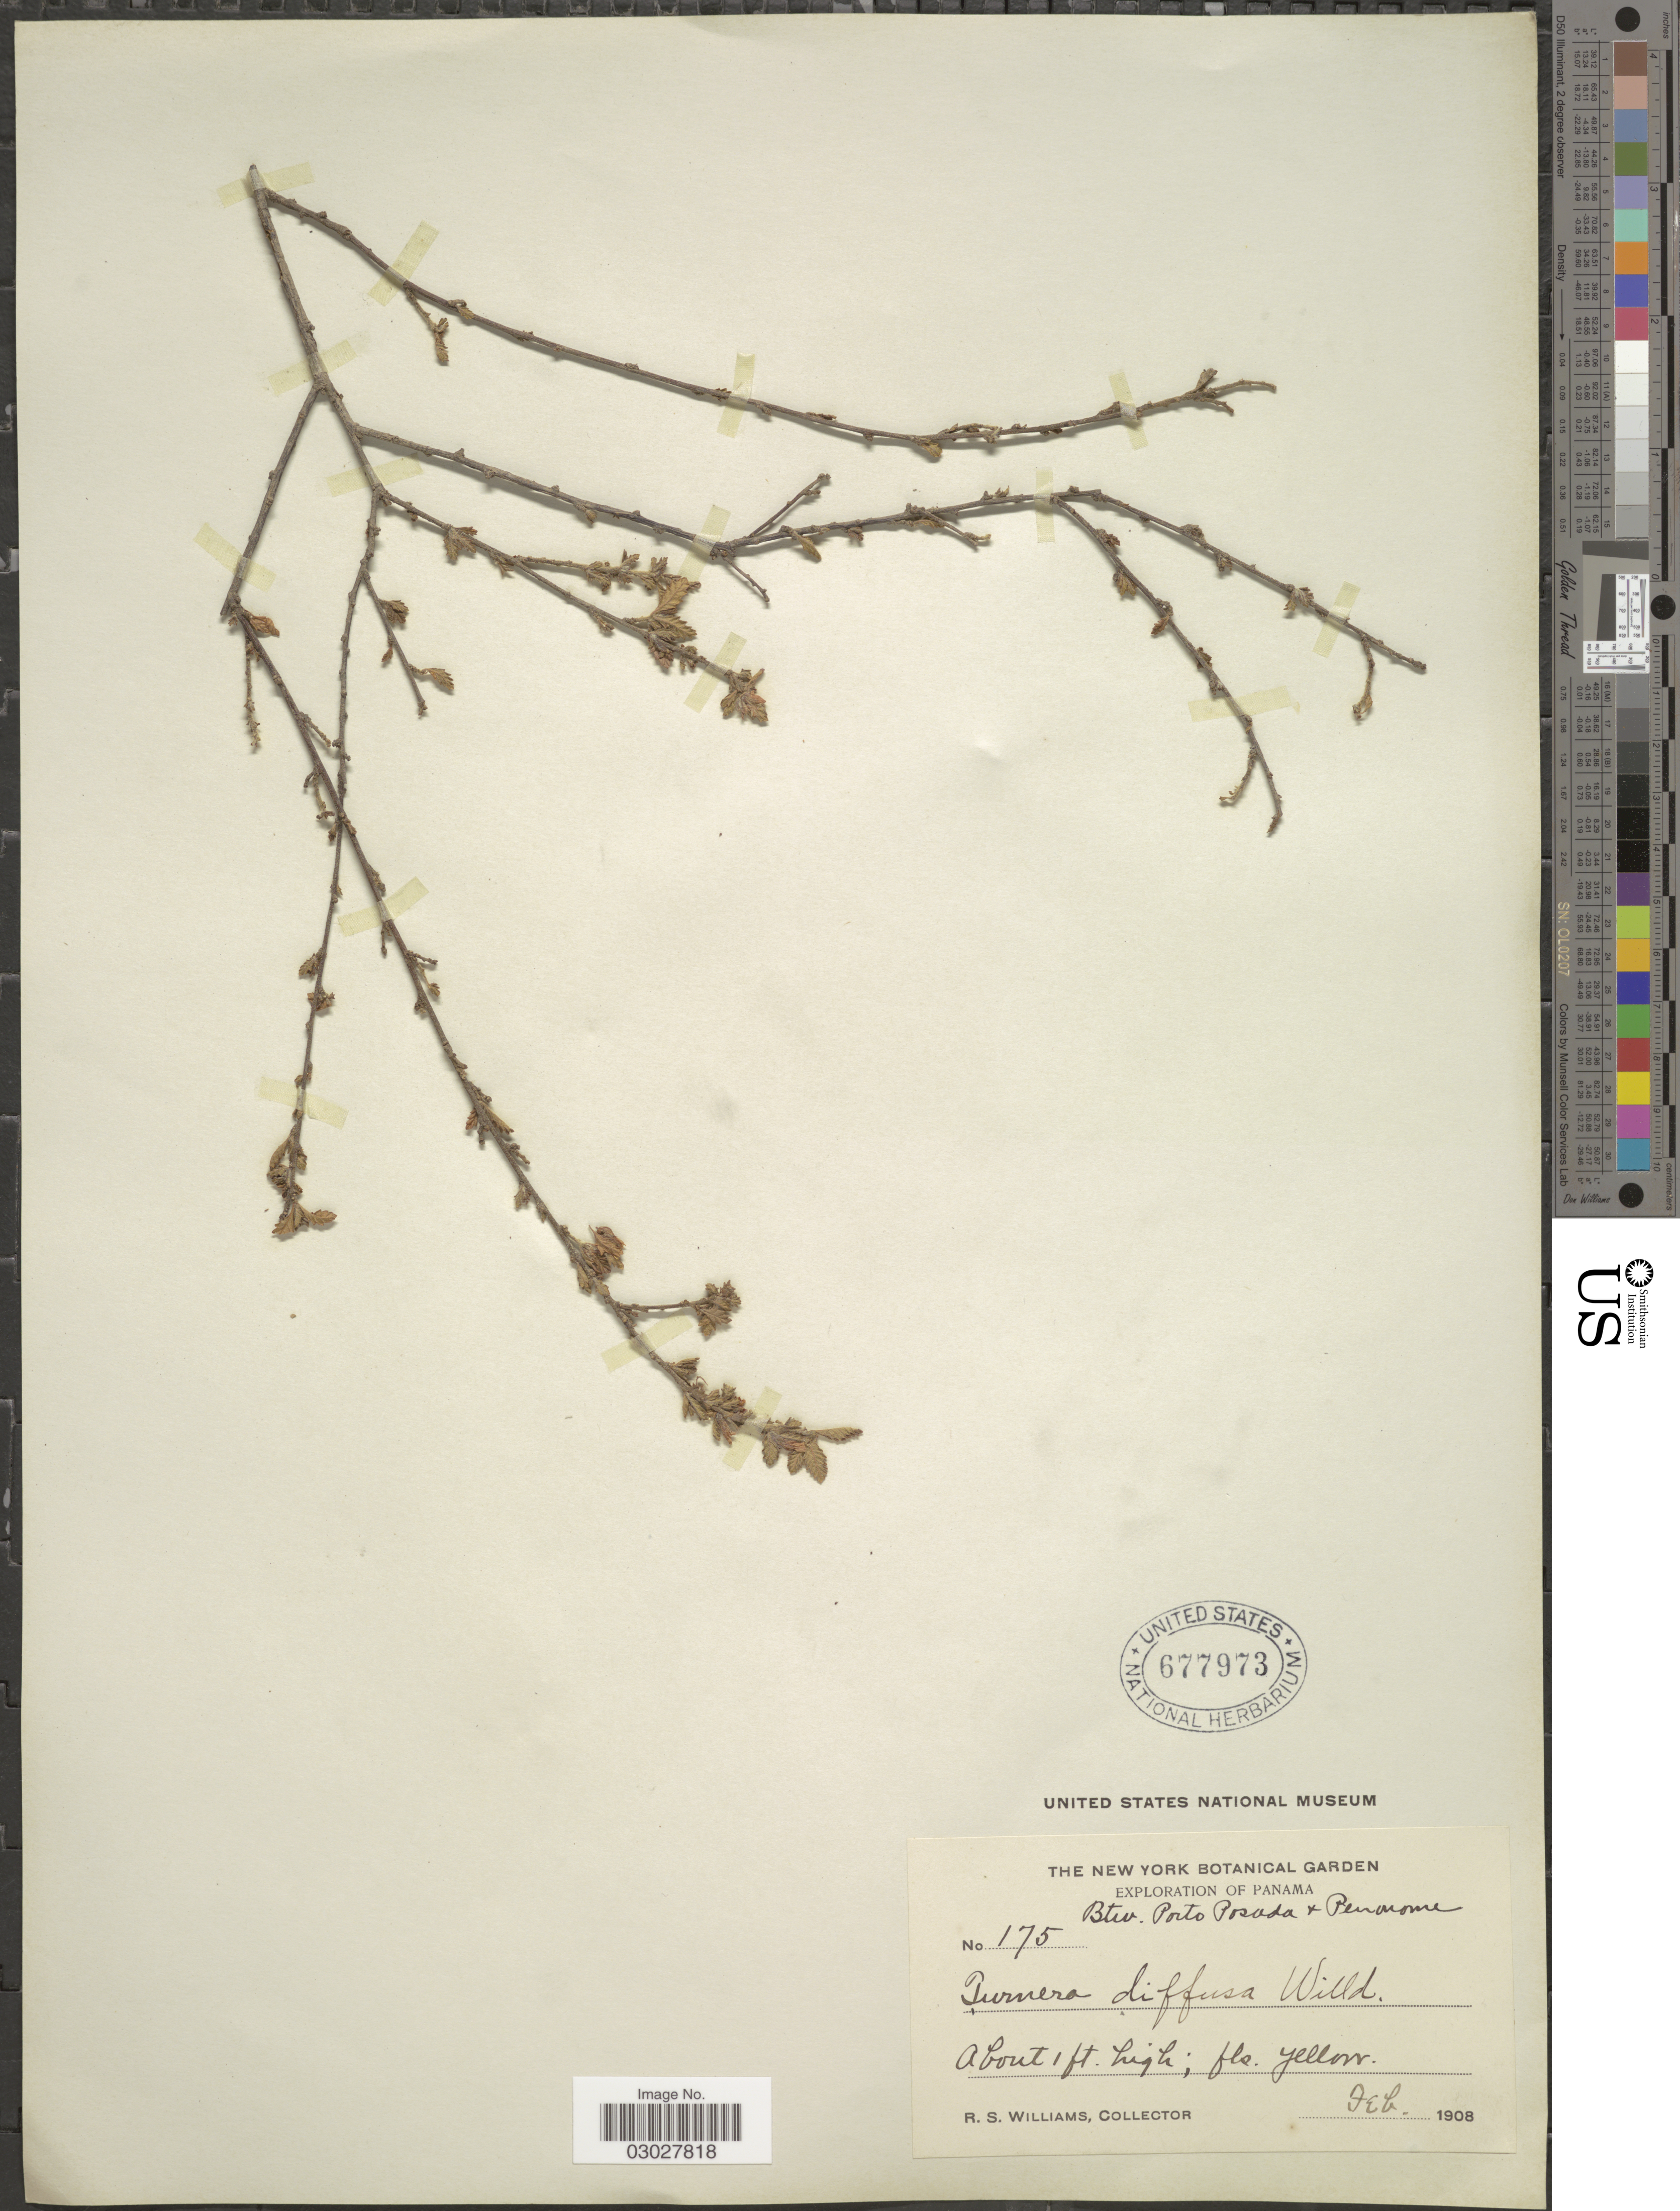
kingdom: Plantae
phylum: Tracheophyta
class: Magnoliopsida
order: Malpighiales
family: Turneraceae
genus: Turnera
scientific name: Turnera diffusa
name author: Willd. ex Schult.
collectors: R. S. Williams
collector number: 175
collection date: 1908-02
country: Panama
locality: Betw. Porto Posada + Penonome.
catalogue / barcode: US 677973